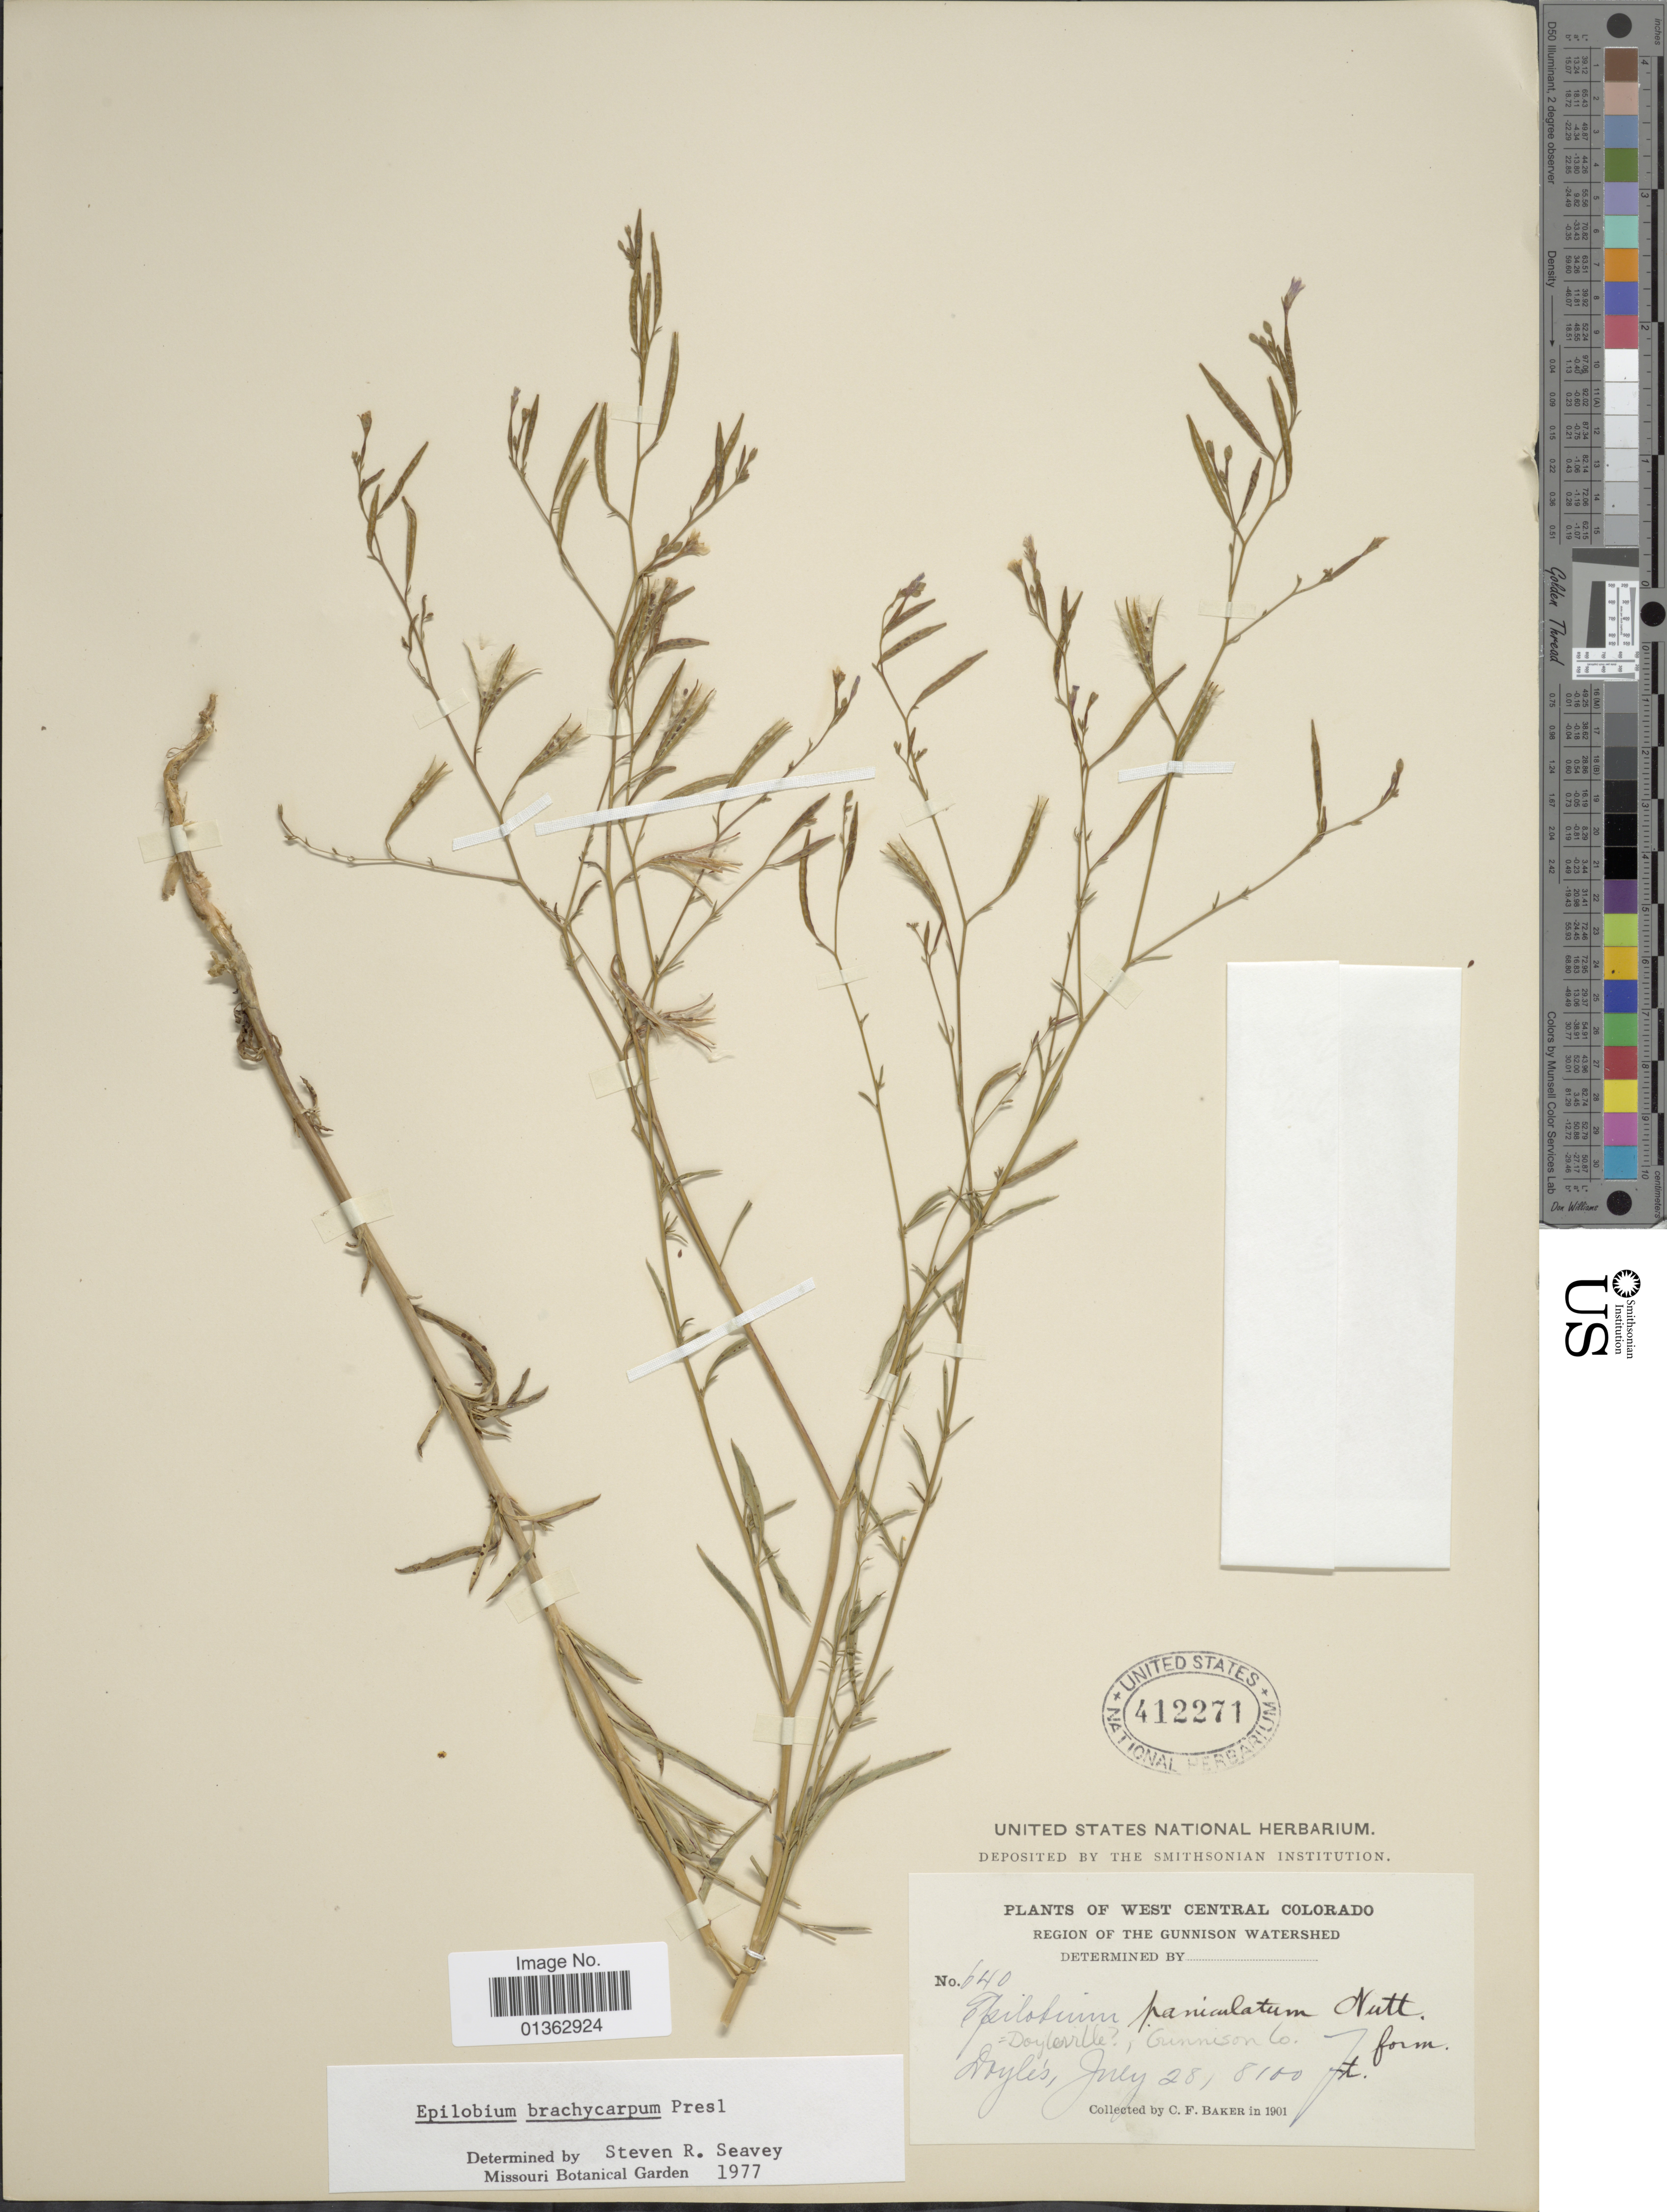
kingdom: Plantae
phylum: Tracheophyta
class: Magnoliopsida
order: Myrtales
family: Onagraceae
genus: Epilobium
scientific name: Epilobium brachycarpum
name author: C. Presl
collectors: C. F. Baker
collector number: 640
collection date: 1901-07-28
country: United States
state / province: Colorado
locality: West Central Colorado. Region of the Gunnison Watershed. Doyles.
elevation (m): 2469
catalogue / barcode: US 412271